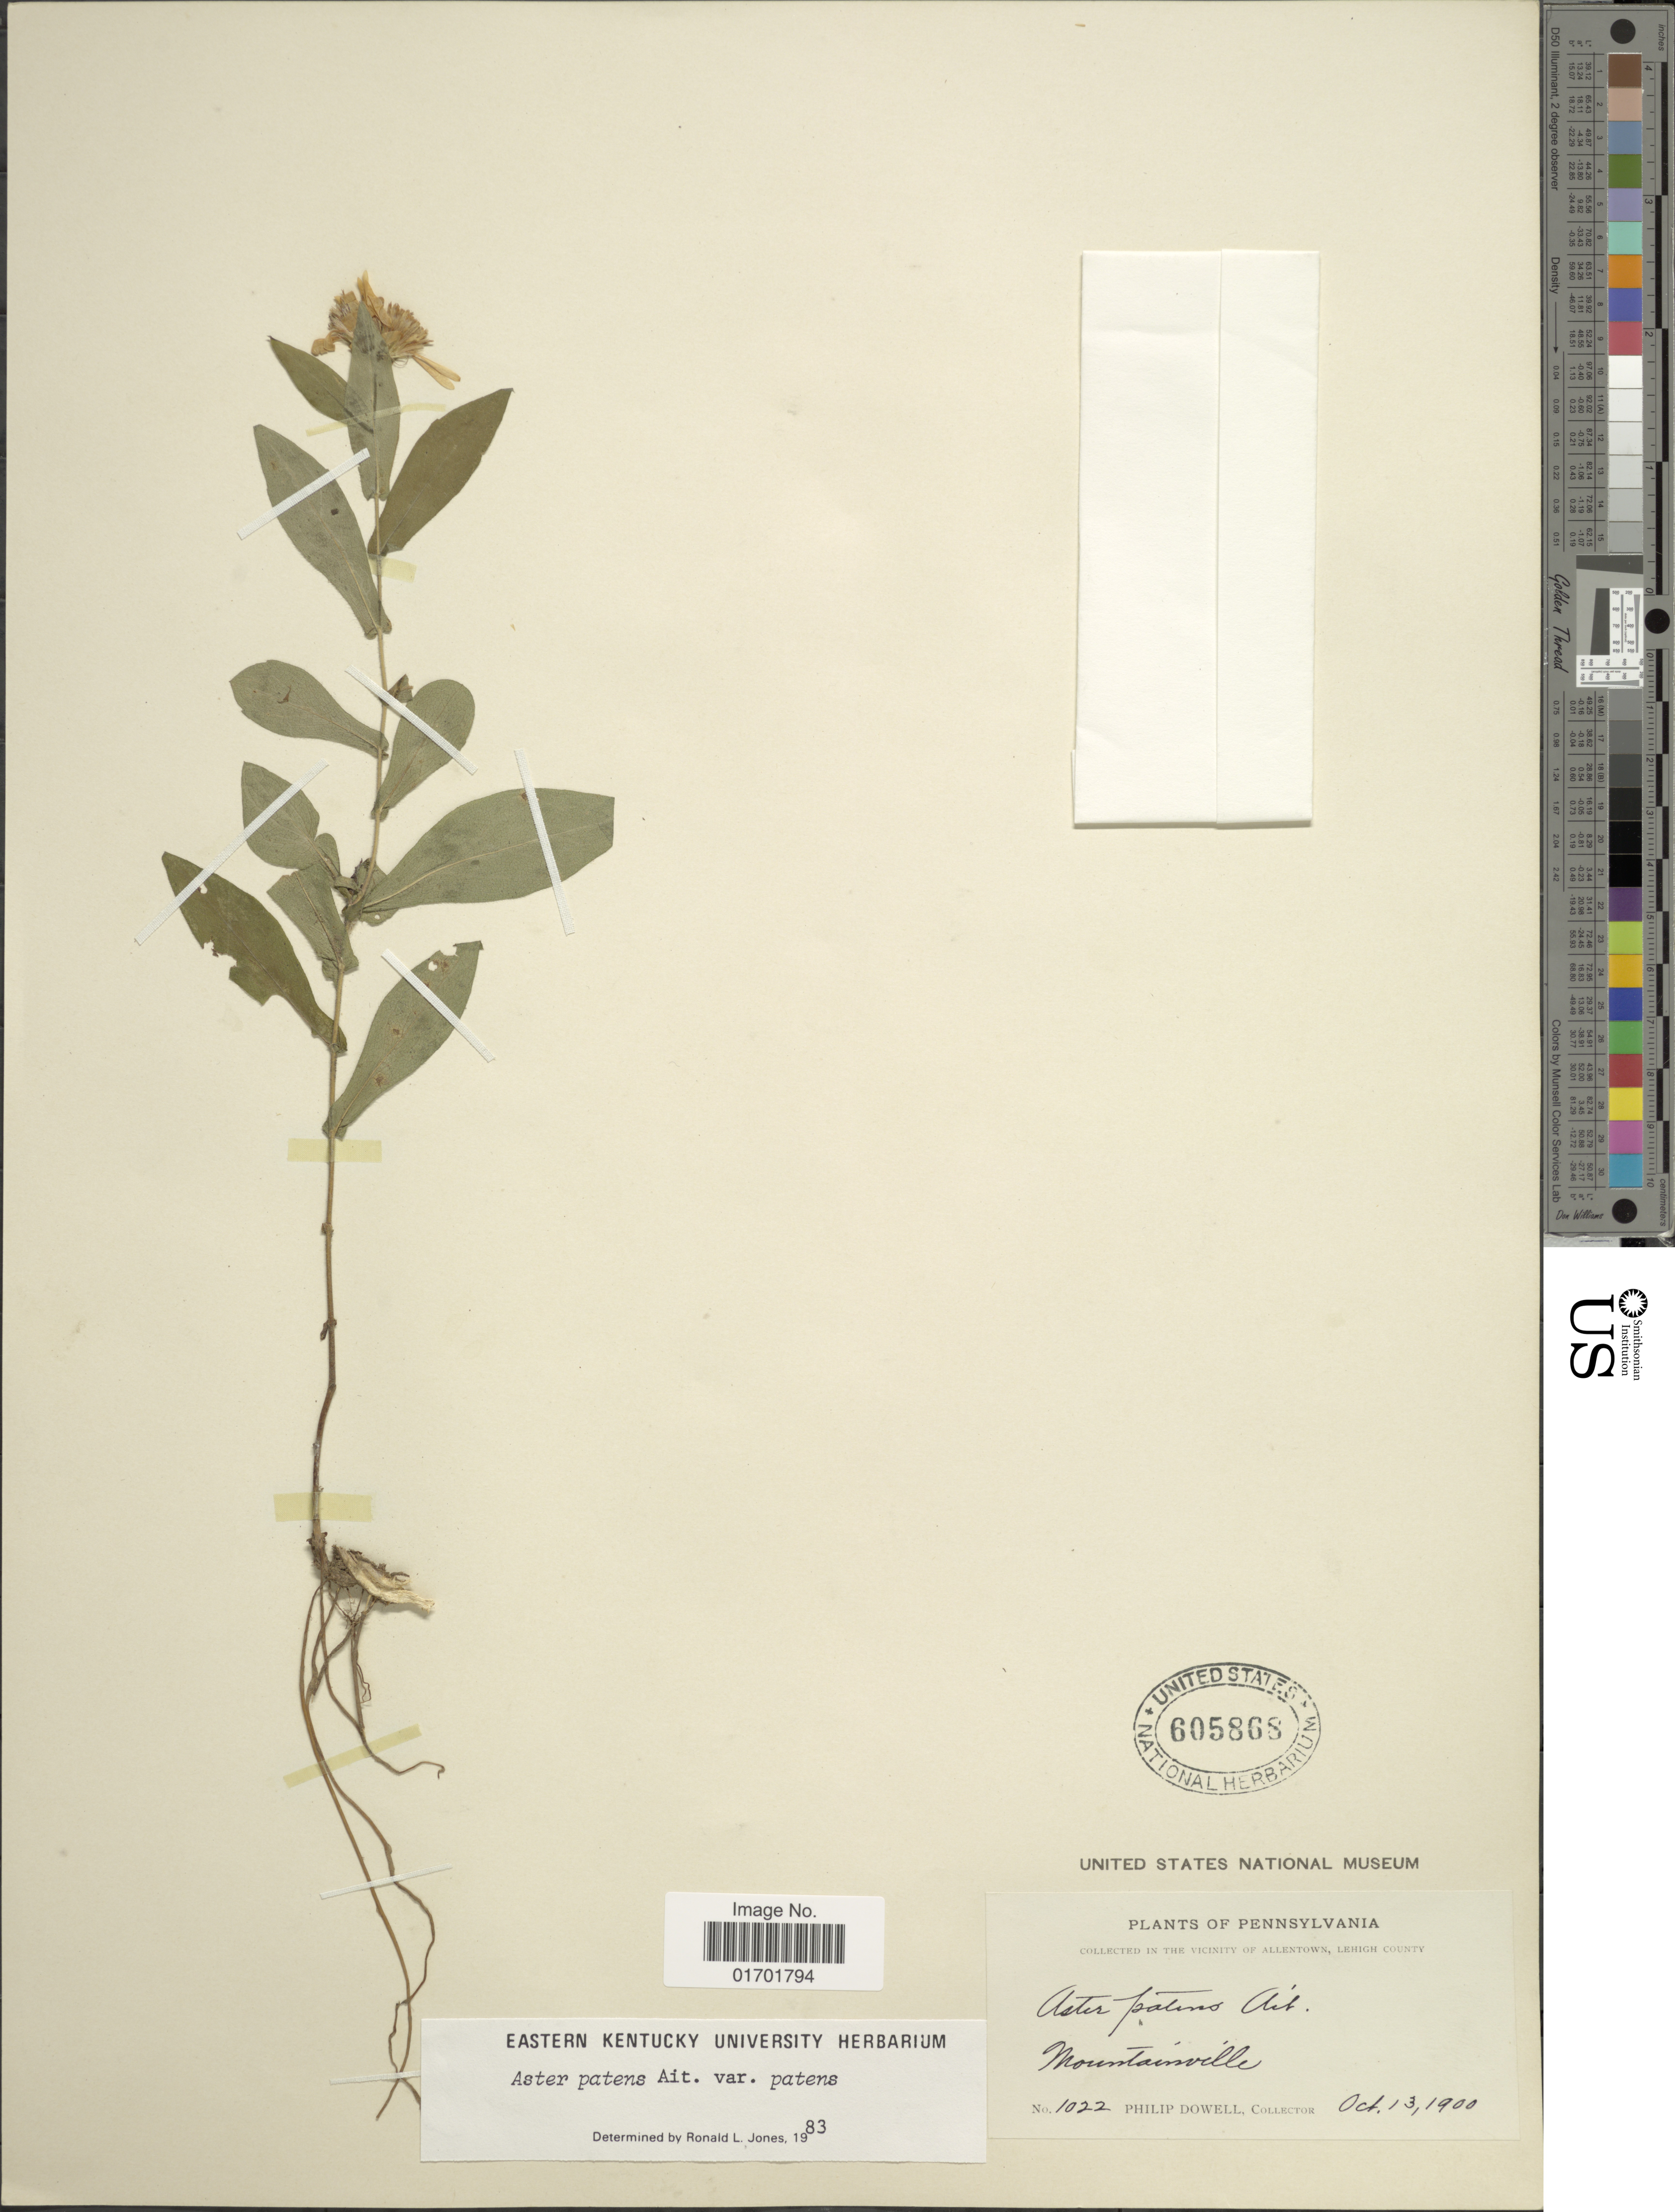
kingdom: Plantae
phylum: Tracheophyta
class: Magnoliopsida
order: Asterales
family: Asteraceae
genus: Symphyotrichum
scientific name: Symphyotrichum patens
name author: (Aiton) G.L. Nesom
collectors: P. Dowell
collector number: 1022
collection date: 1900-10-13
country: United States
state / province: Pennsylvania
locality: In the Vicinity of Allentown, Lehigh County, Mountainville.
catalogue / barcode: US 605868